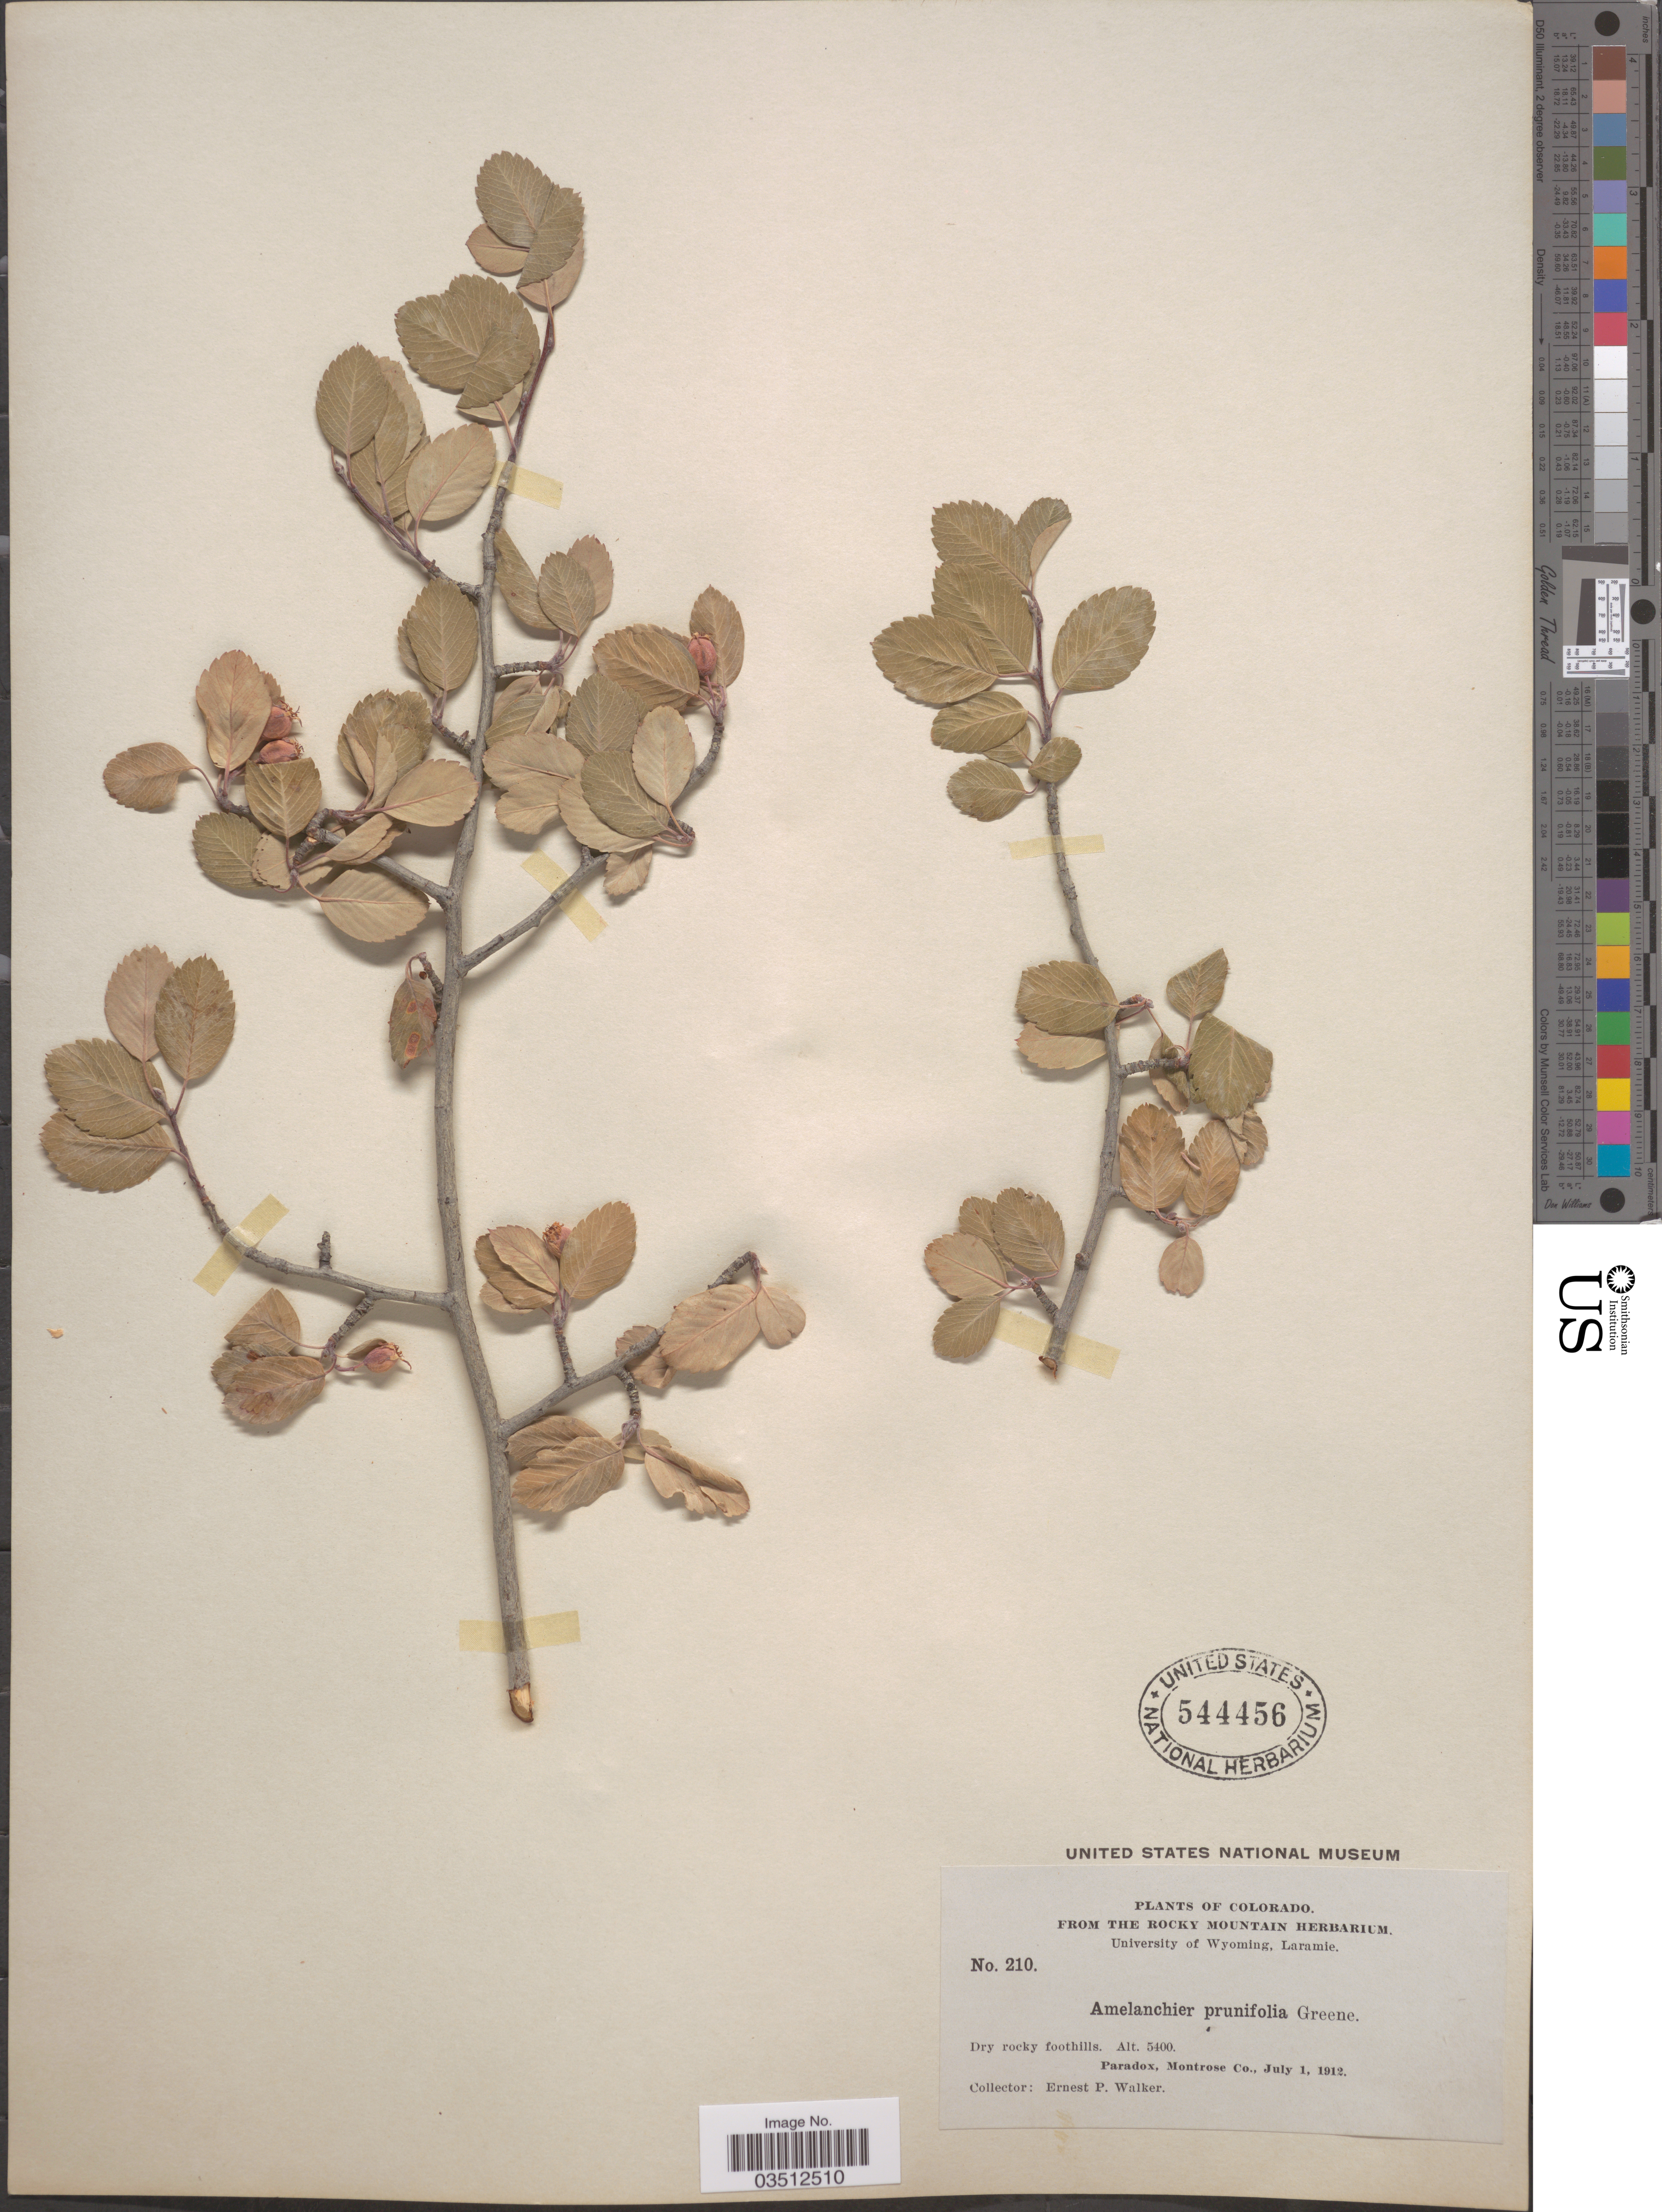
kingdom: Plantae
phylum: Tracheophyta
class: Magnoliopsida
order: Rosales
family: Rosaceae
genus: Amelanchier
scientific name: Amelanchier prunifolia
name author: Greene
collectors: E. P. Walker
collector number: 210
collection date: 1912-07-01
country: United States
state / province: Colorado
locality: Dry rocky foothills. Paradox, Montrose Co.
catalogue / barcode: US 544456